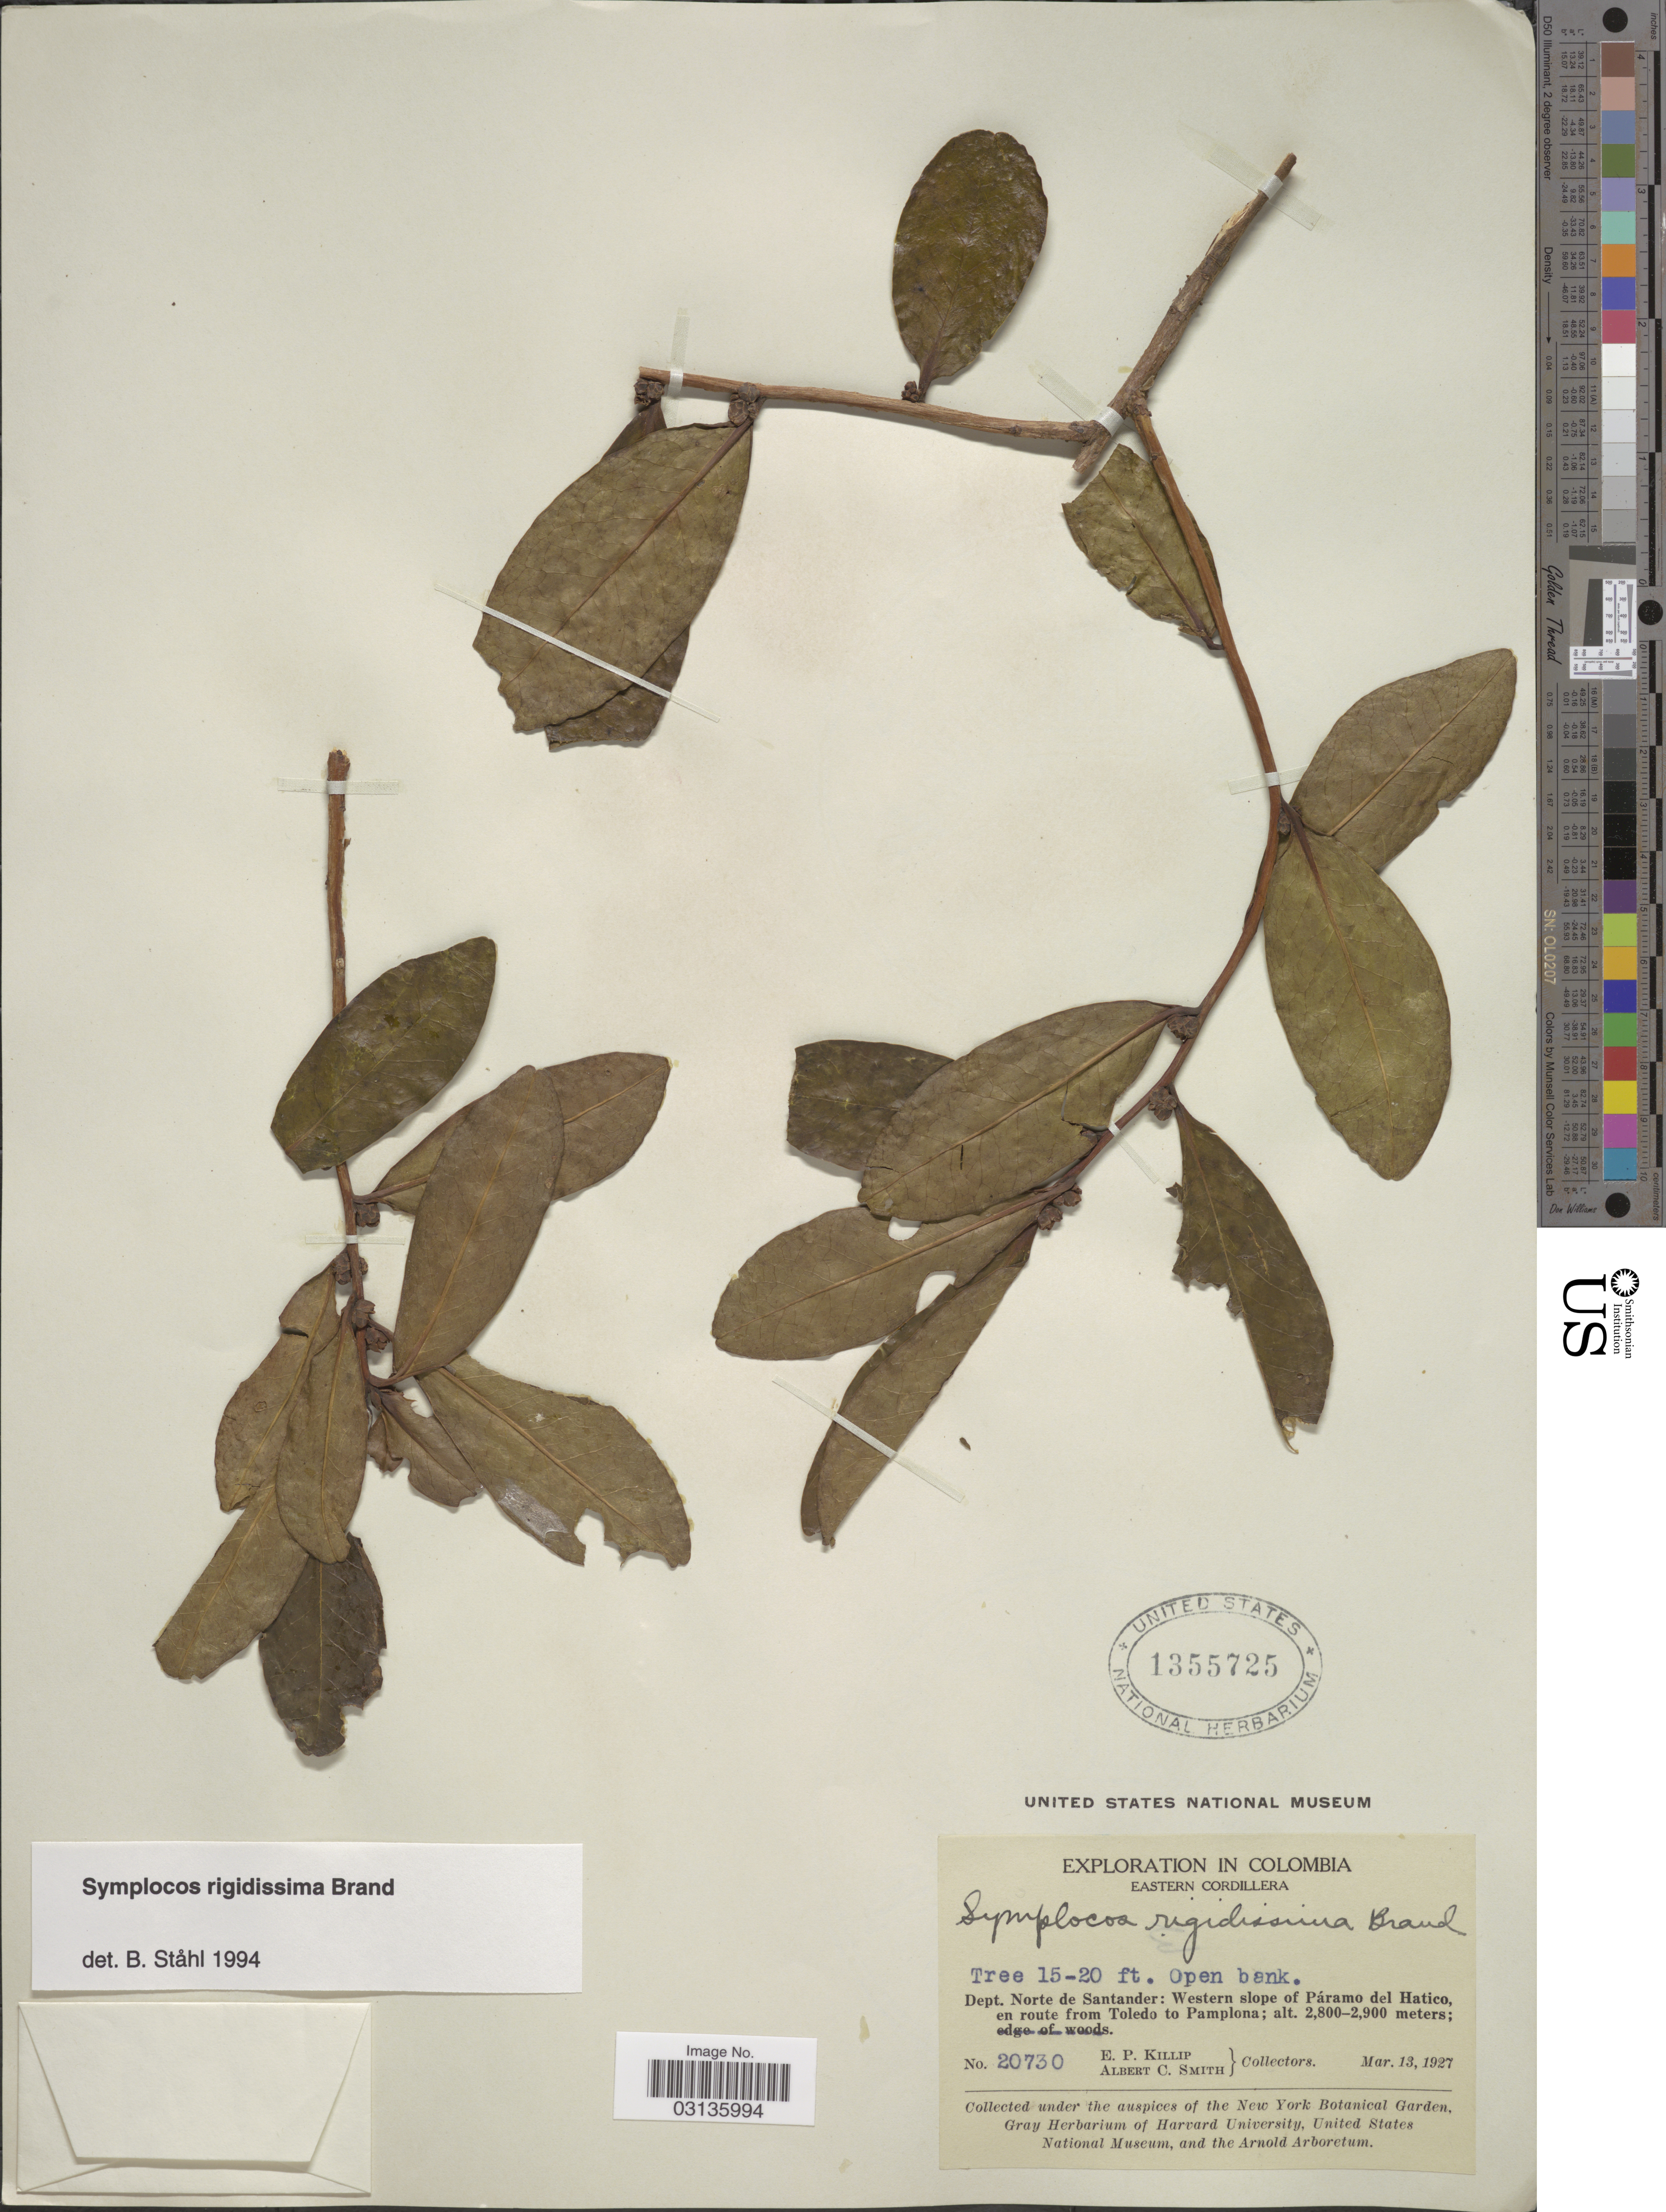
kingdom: Plantae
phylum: Tracheophyta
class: Magnoliopsida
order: Ericales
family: Symplocaceae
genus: Symplocos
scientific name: Symplocos rigidissima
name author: Brand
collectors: E. P. Killip & A. C. Smith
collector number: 20730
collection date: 1927-03-13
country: Colombia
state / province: Norte de Santander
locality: Eastern Cordillera. Dept. Norte de Santander: Western slope of Páramo del Hatico, en route from Toledo to Pamplona.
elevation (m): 2800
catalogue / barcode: US 1355725